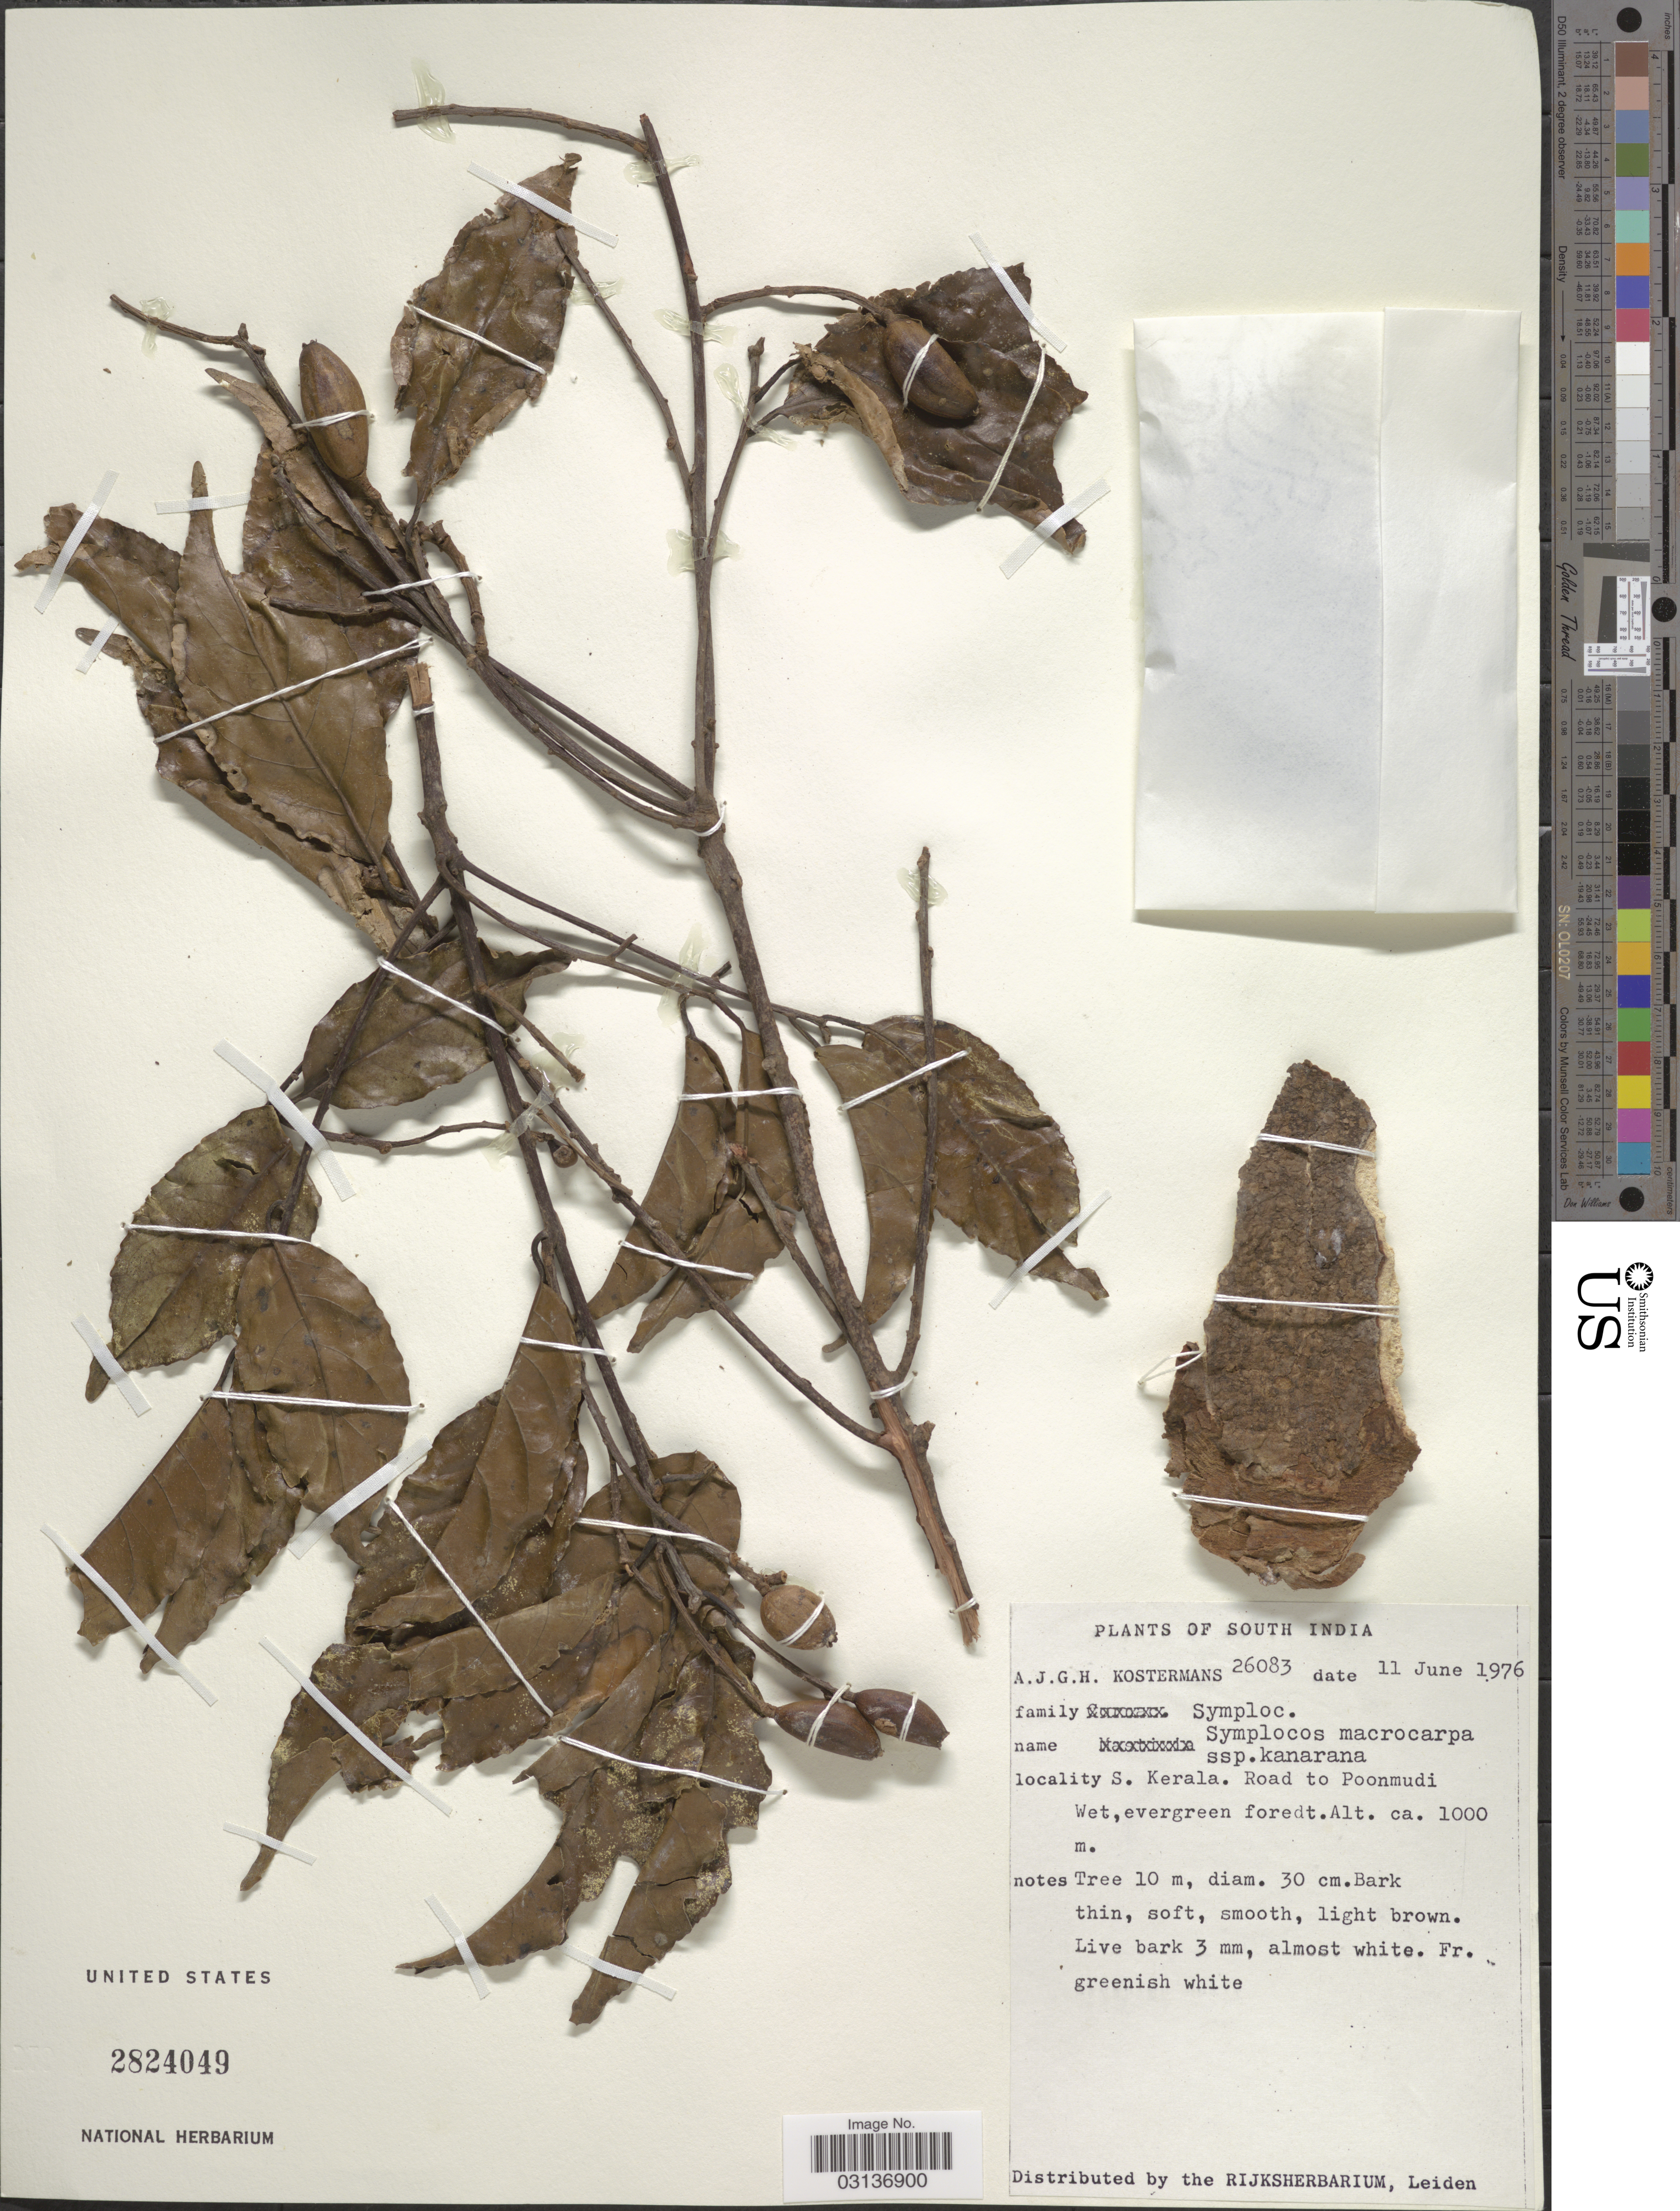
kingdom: Plantae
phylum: Tracheophyta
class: Magnoliopsida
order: Ericales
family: Symplocaceae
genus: Symplocos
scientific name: Symplocos macrocarpa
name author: Wight ex C.B. Clarke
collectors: A. J. G. Kostermans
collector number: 26083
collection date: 1976-06-11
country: India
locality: South India. S. Kerala. Road to Poonmudi Wet.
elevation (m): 1000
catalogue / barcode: US 2824049